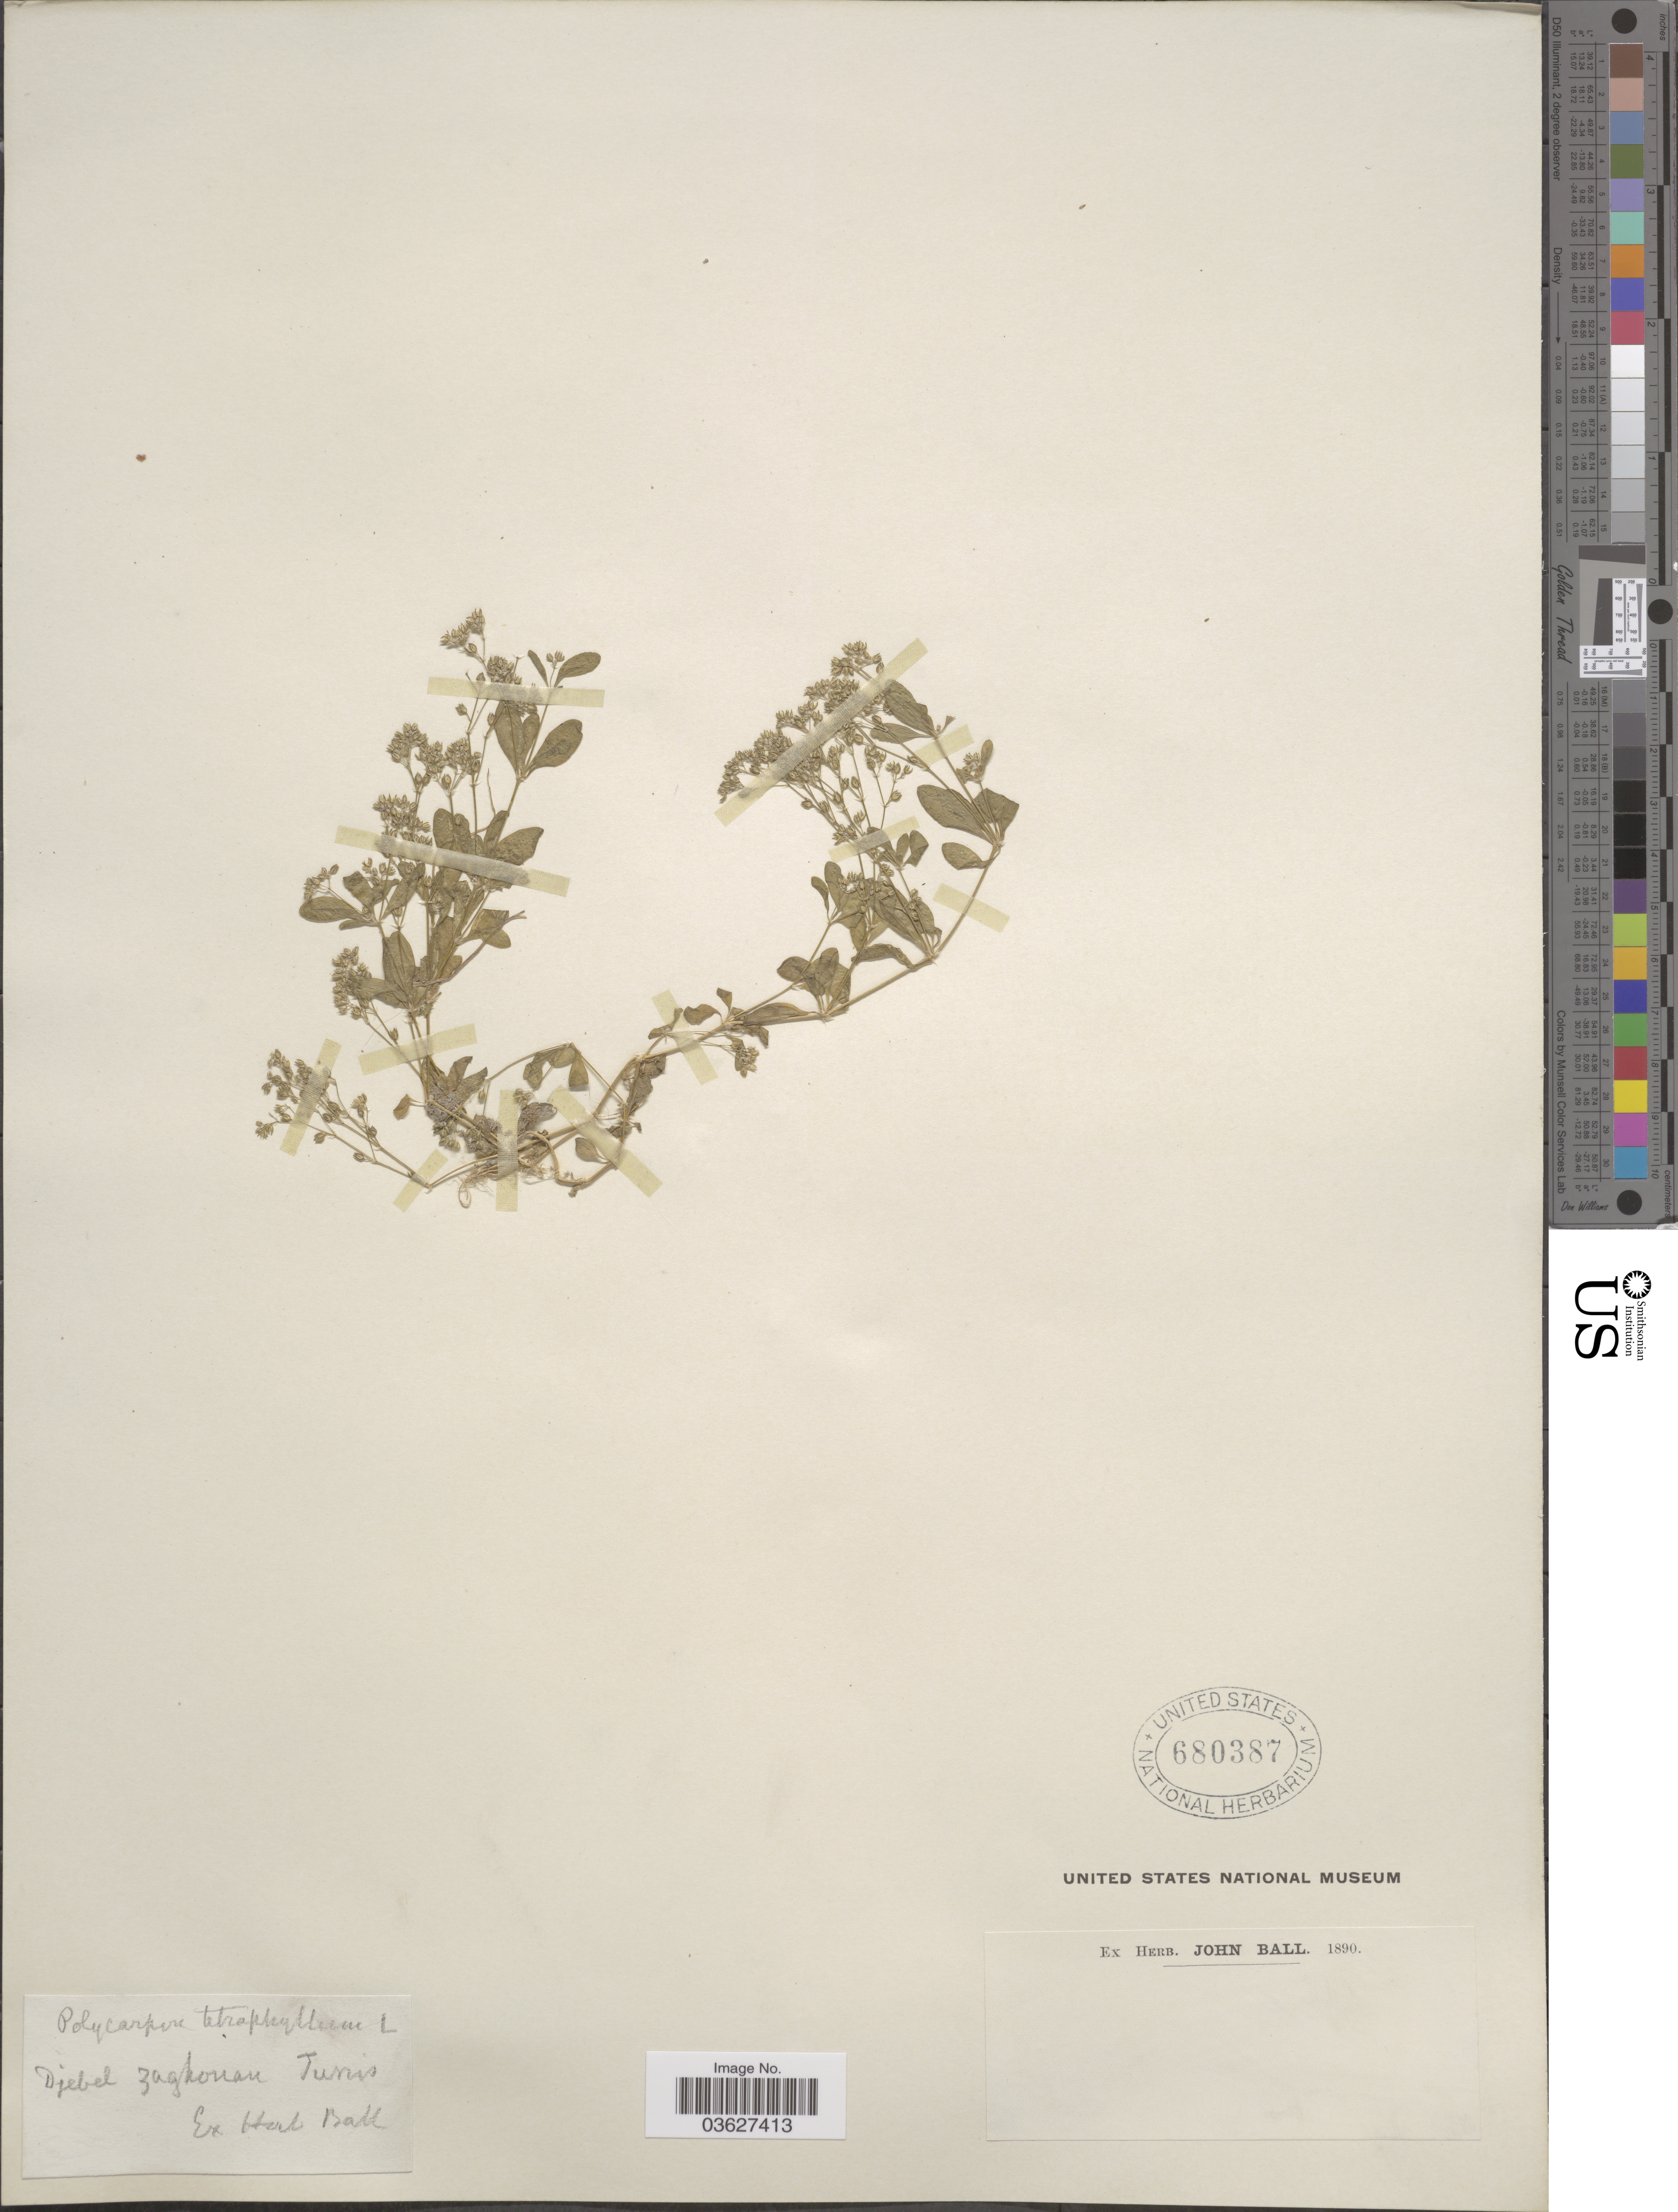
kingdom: Plantae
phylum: Tracheophyta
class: Magnoliopsida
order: Caryophyllales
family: Caryophyllaceae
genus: Polycarpon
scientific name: Polycarpon tetraphyllum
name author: (L.) L.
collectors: ex herb. John Ball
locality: Djebel zagkonan [interpreted] Turvis [interpreted].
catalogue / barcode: US 680387